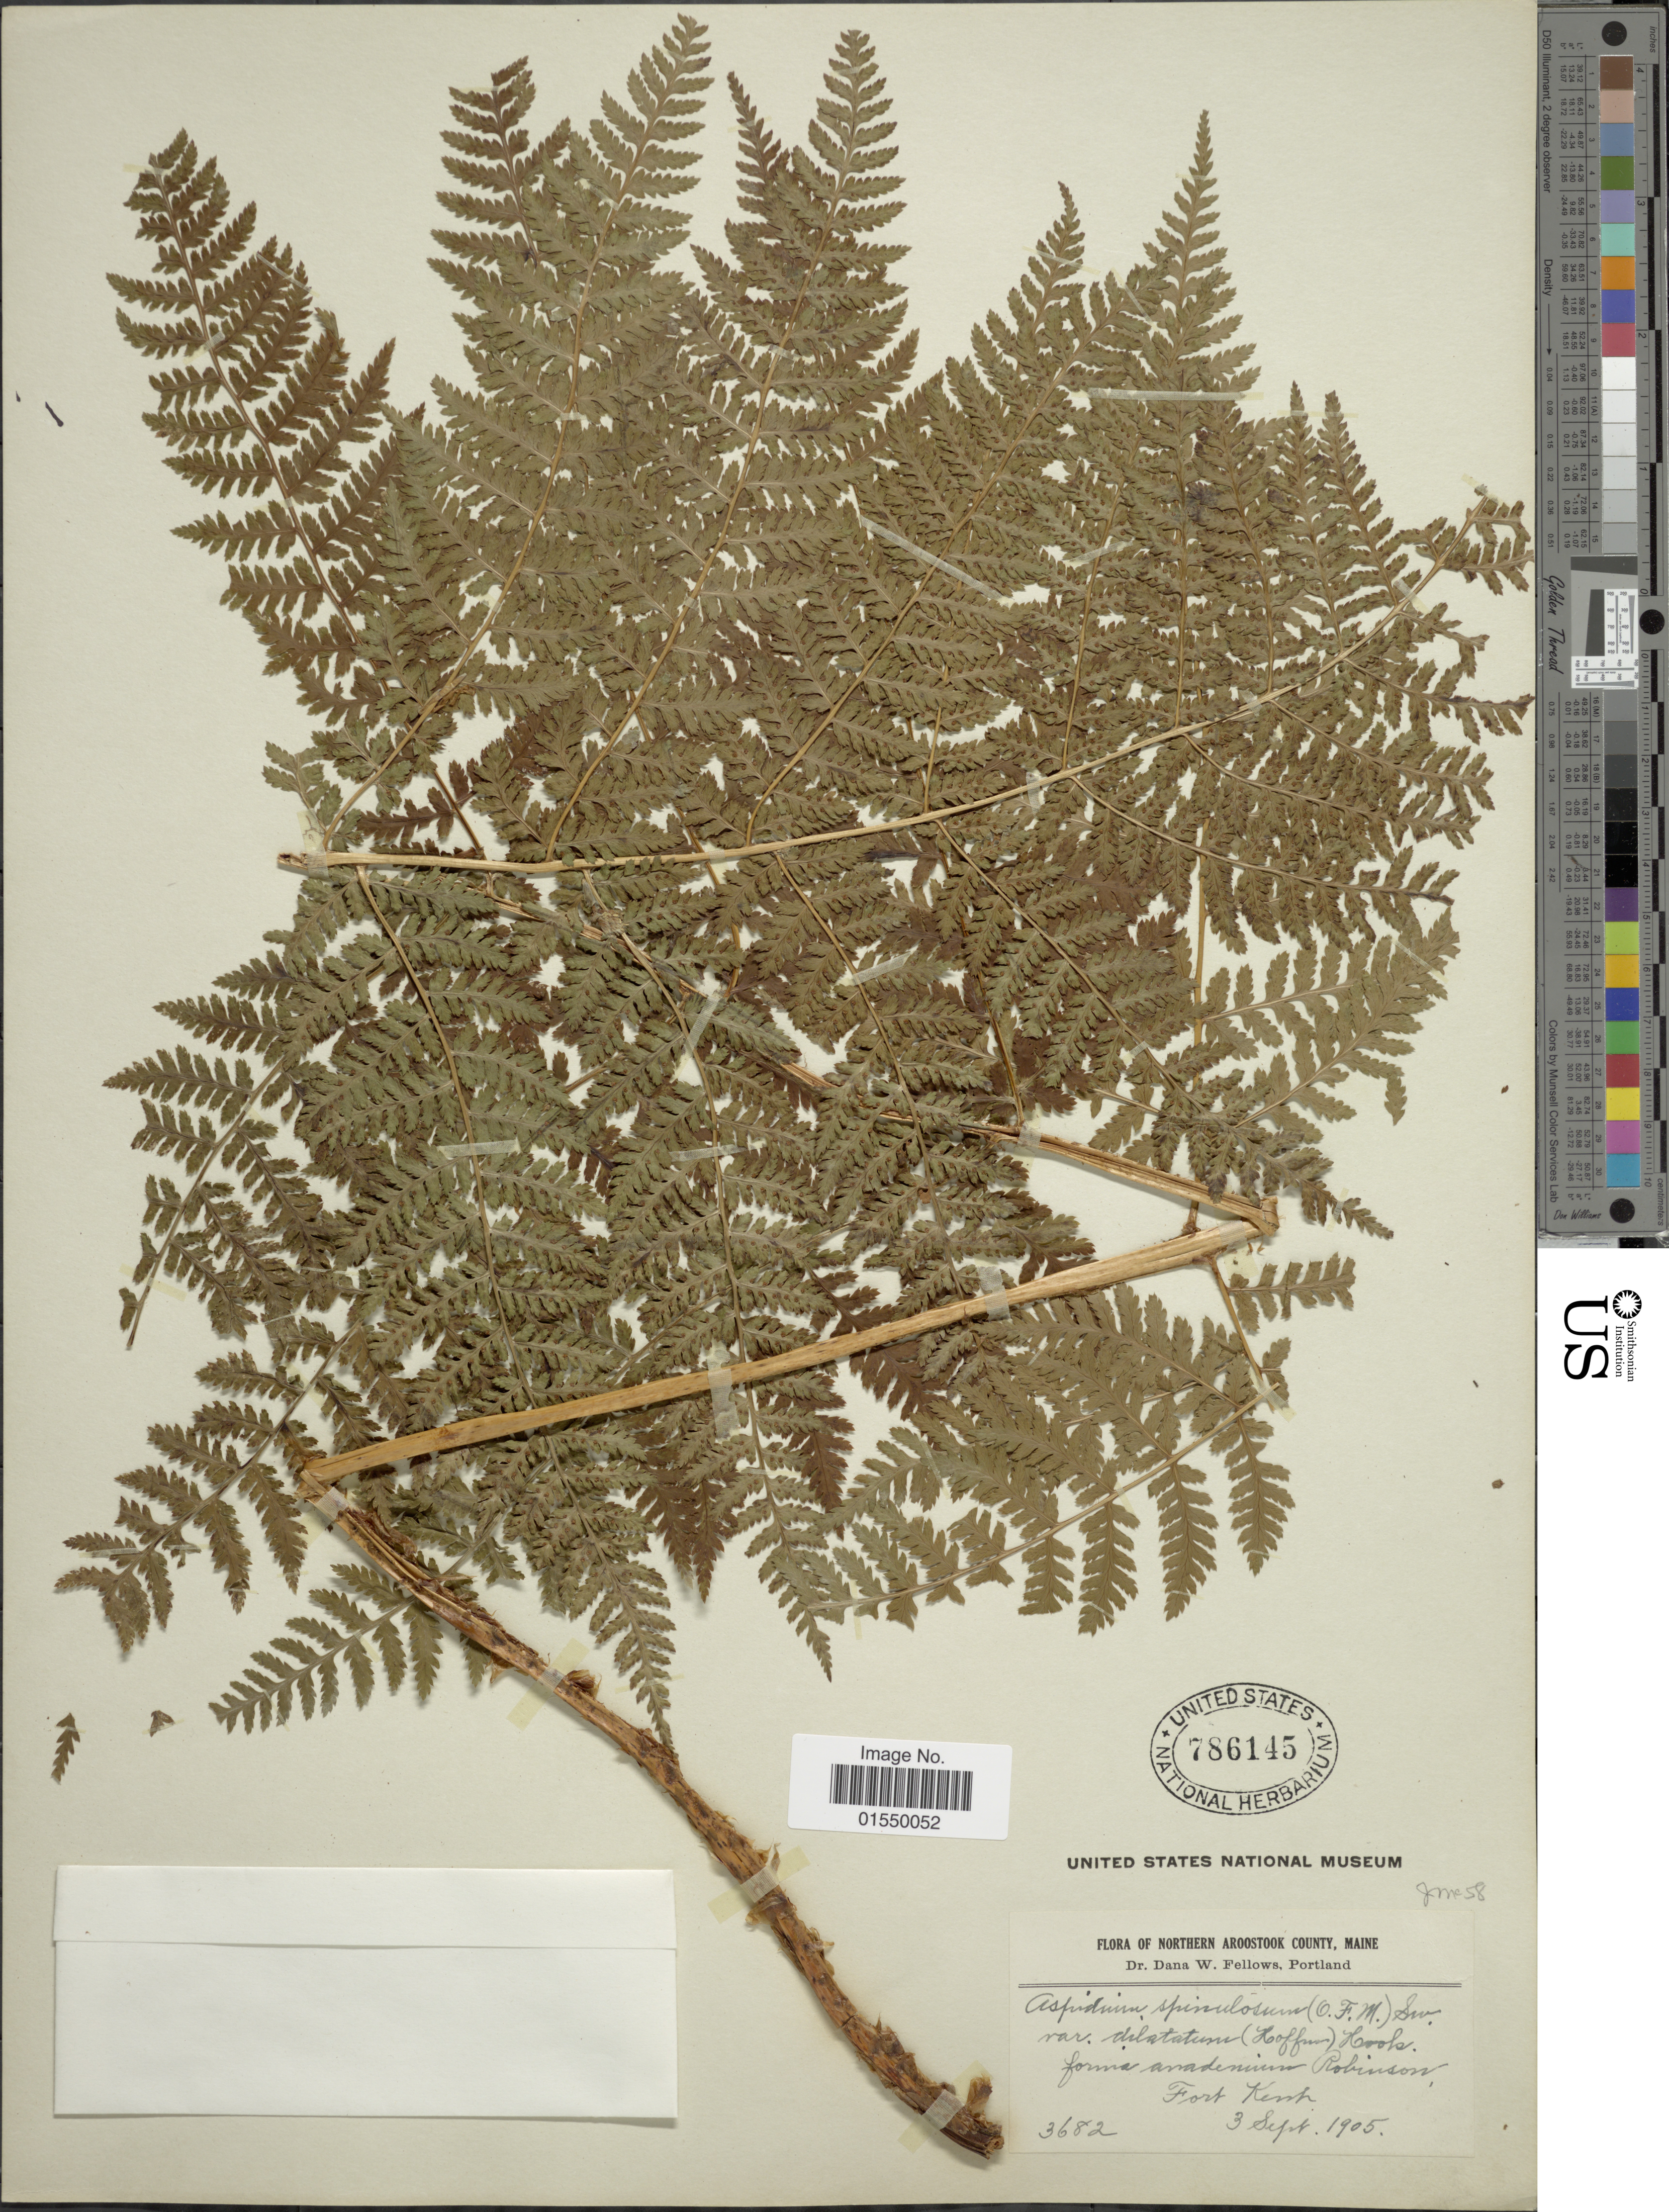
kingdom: Plantae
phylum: Tracheophyta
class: Polypodiopsida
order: Polypodiales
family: Dryopteridaceae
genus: Dryopteris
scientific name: Dryopteris campyloptera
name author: Clarkson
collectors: D. W. Fellows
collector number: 3682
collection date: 1905-09-03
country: United States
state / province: Maine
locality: Northern Aroostook County, Maine, Fort Kent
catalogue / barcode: US 786145